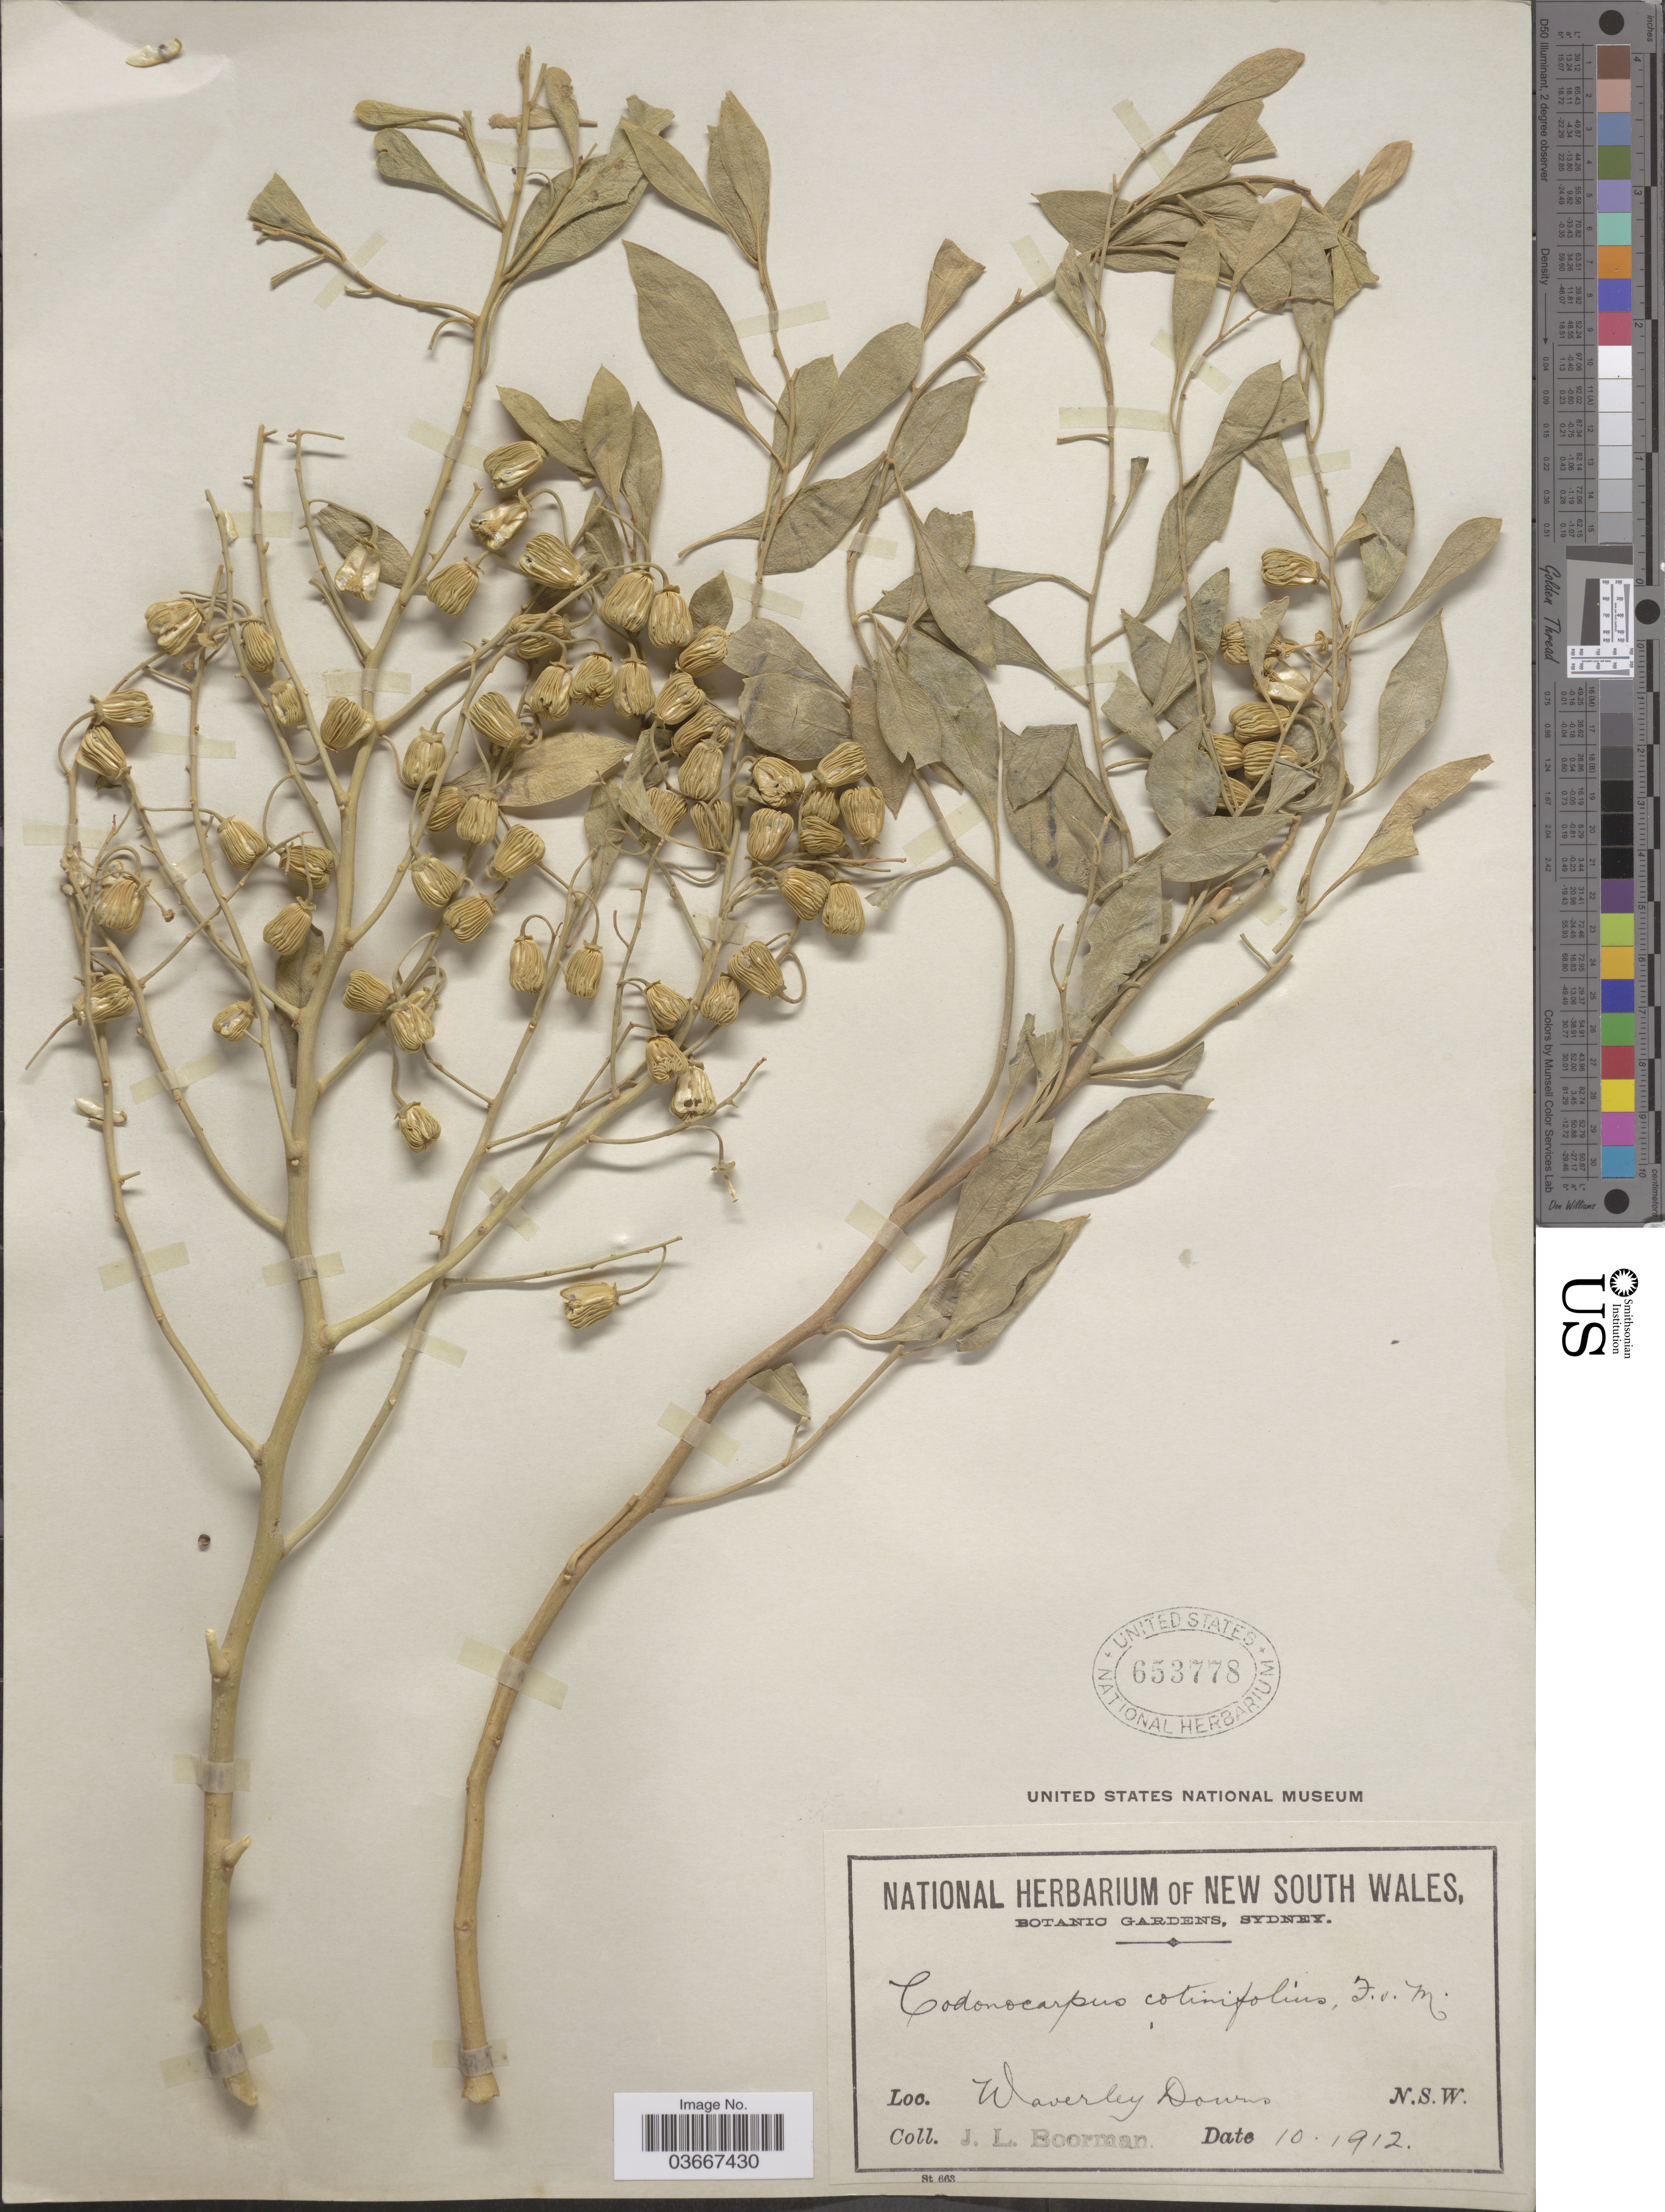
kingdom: Plantae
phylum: Tracheophyta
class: Magnoliopsida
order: Brassicales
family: Gyrostemonaceae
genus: Codonocarpus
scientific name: Codonocarpus cotinifolius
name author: (Desf.) F. Muell.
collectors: J. Boorman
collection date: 1912-10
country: Australia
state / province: New South Wales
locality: Waverby Downs.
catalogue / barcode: US 653778